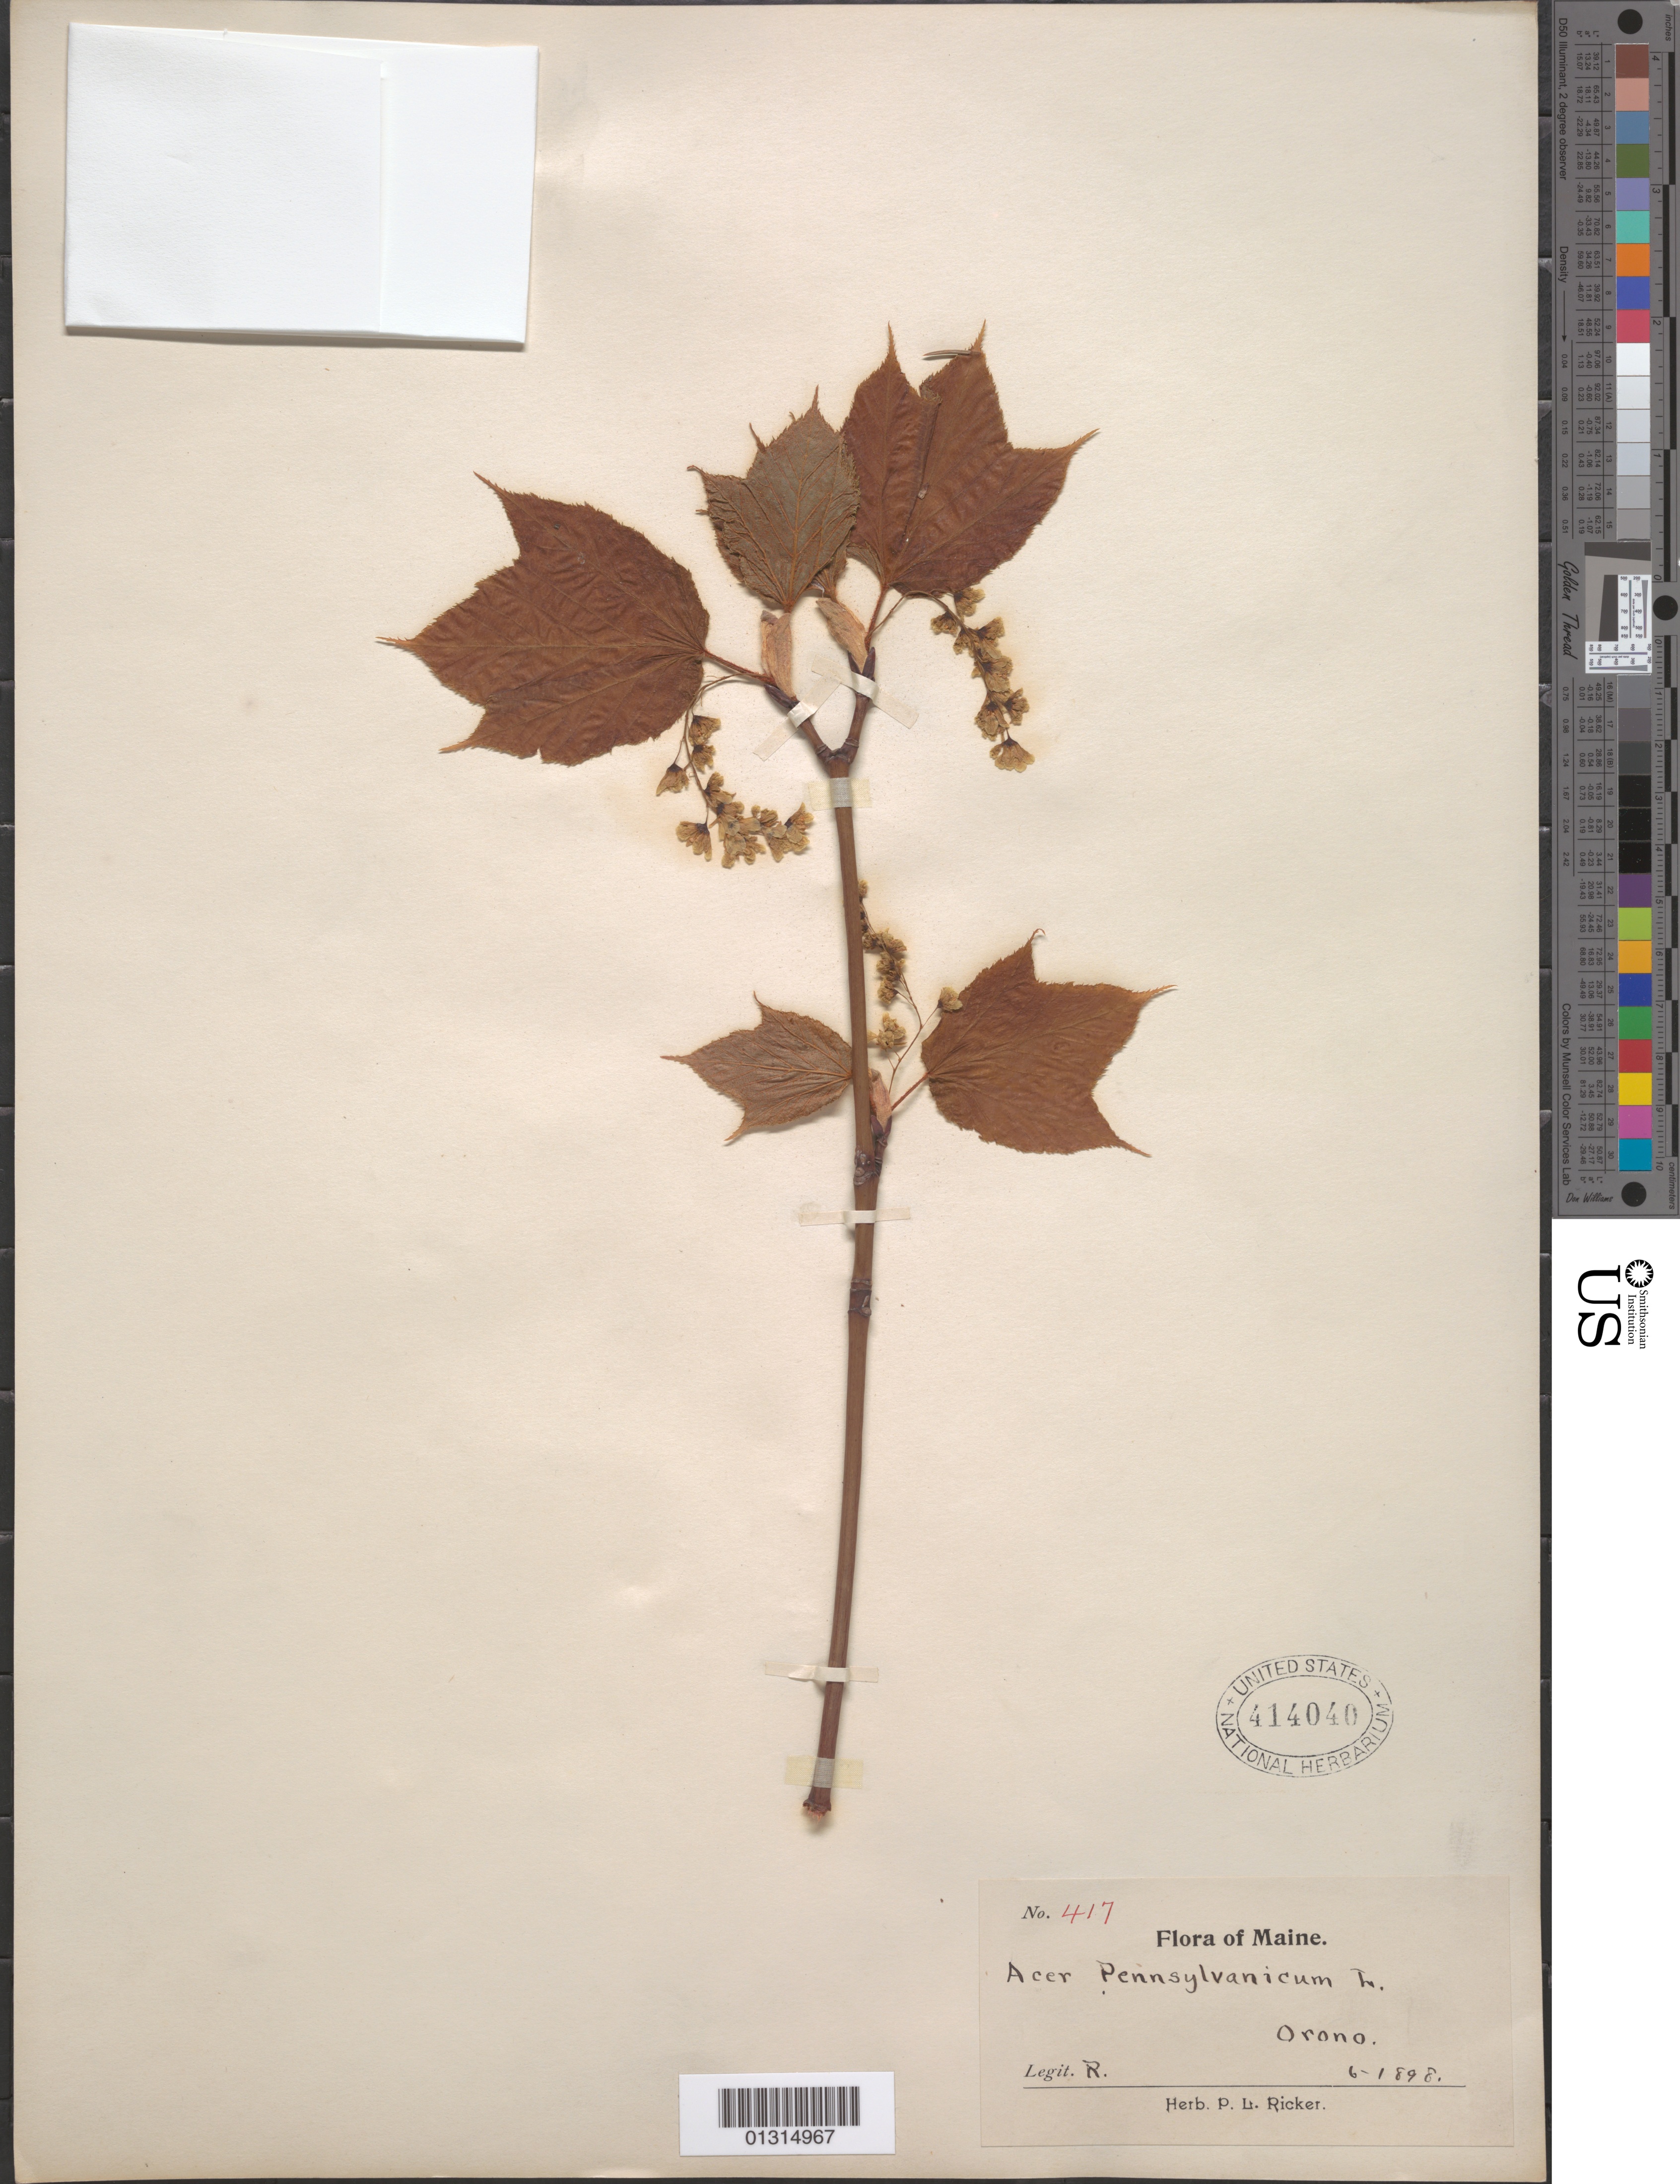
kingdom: Plantae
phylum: Tracheophyta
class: Magnoliopsida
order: Sapindales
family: Sapindaceae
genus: Acer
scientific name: Acer pensylvanicum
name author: L.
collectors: P. Ricker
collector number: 417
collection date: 1898-06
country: United States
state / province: Maine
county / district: Penobscot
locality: Orono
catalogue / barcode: US 414040